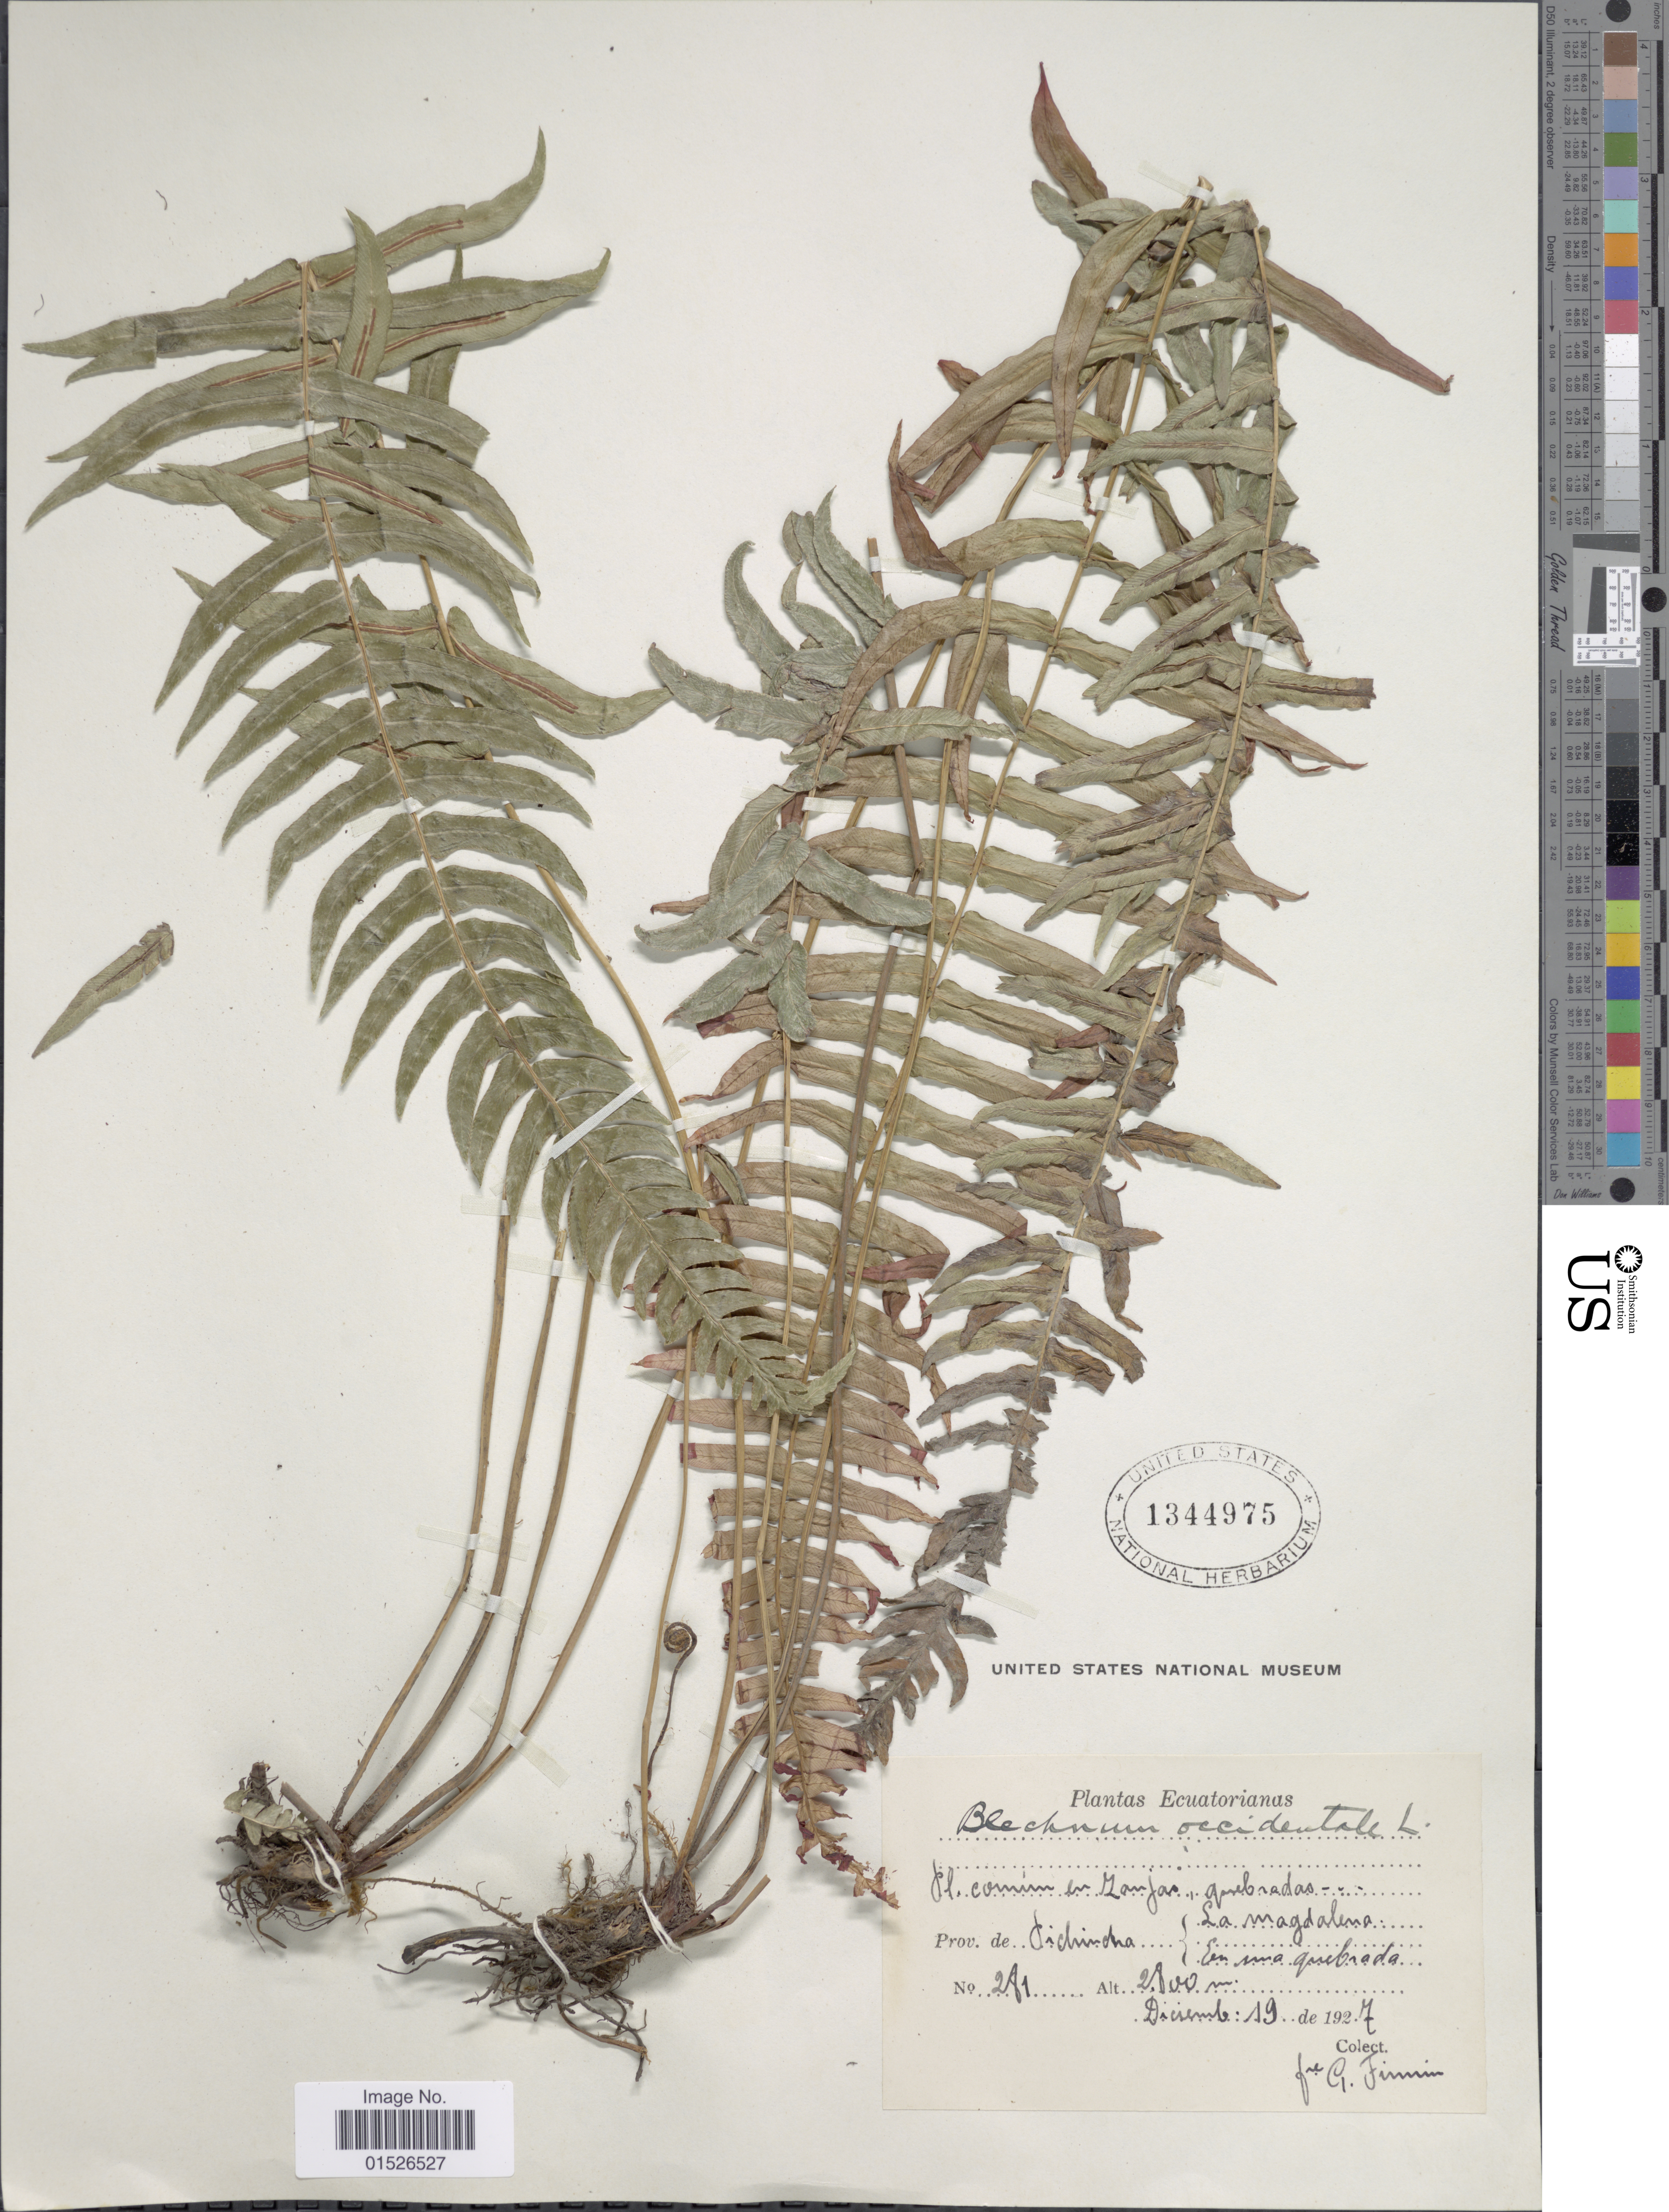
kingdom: Plantae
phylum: Tracheophyta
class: Polypodiopsida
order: Polypodiales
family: Blechnaceae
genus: Blechnum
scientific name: Blechnum occidentale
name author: L.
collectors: G. Firmin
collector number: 281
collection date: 1927-12-19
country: Ecuador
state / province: Pichincha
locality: Ecuatorianus, Prov. de Pichincha, La Magdalena En una quebrada.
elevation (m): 2800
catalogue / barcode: US 1344975